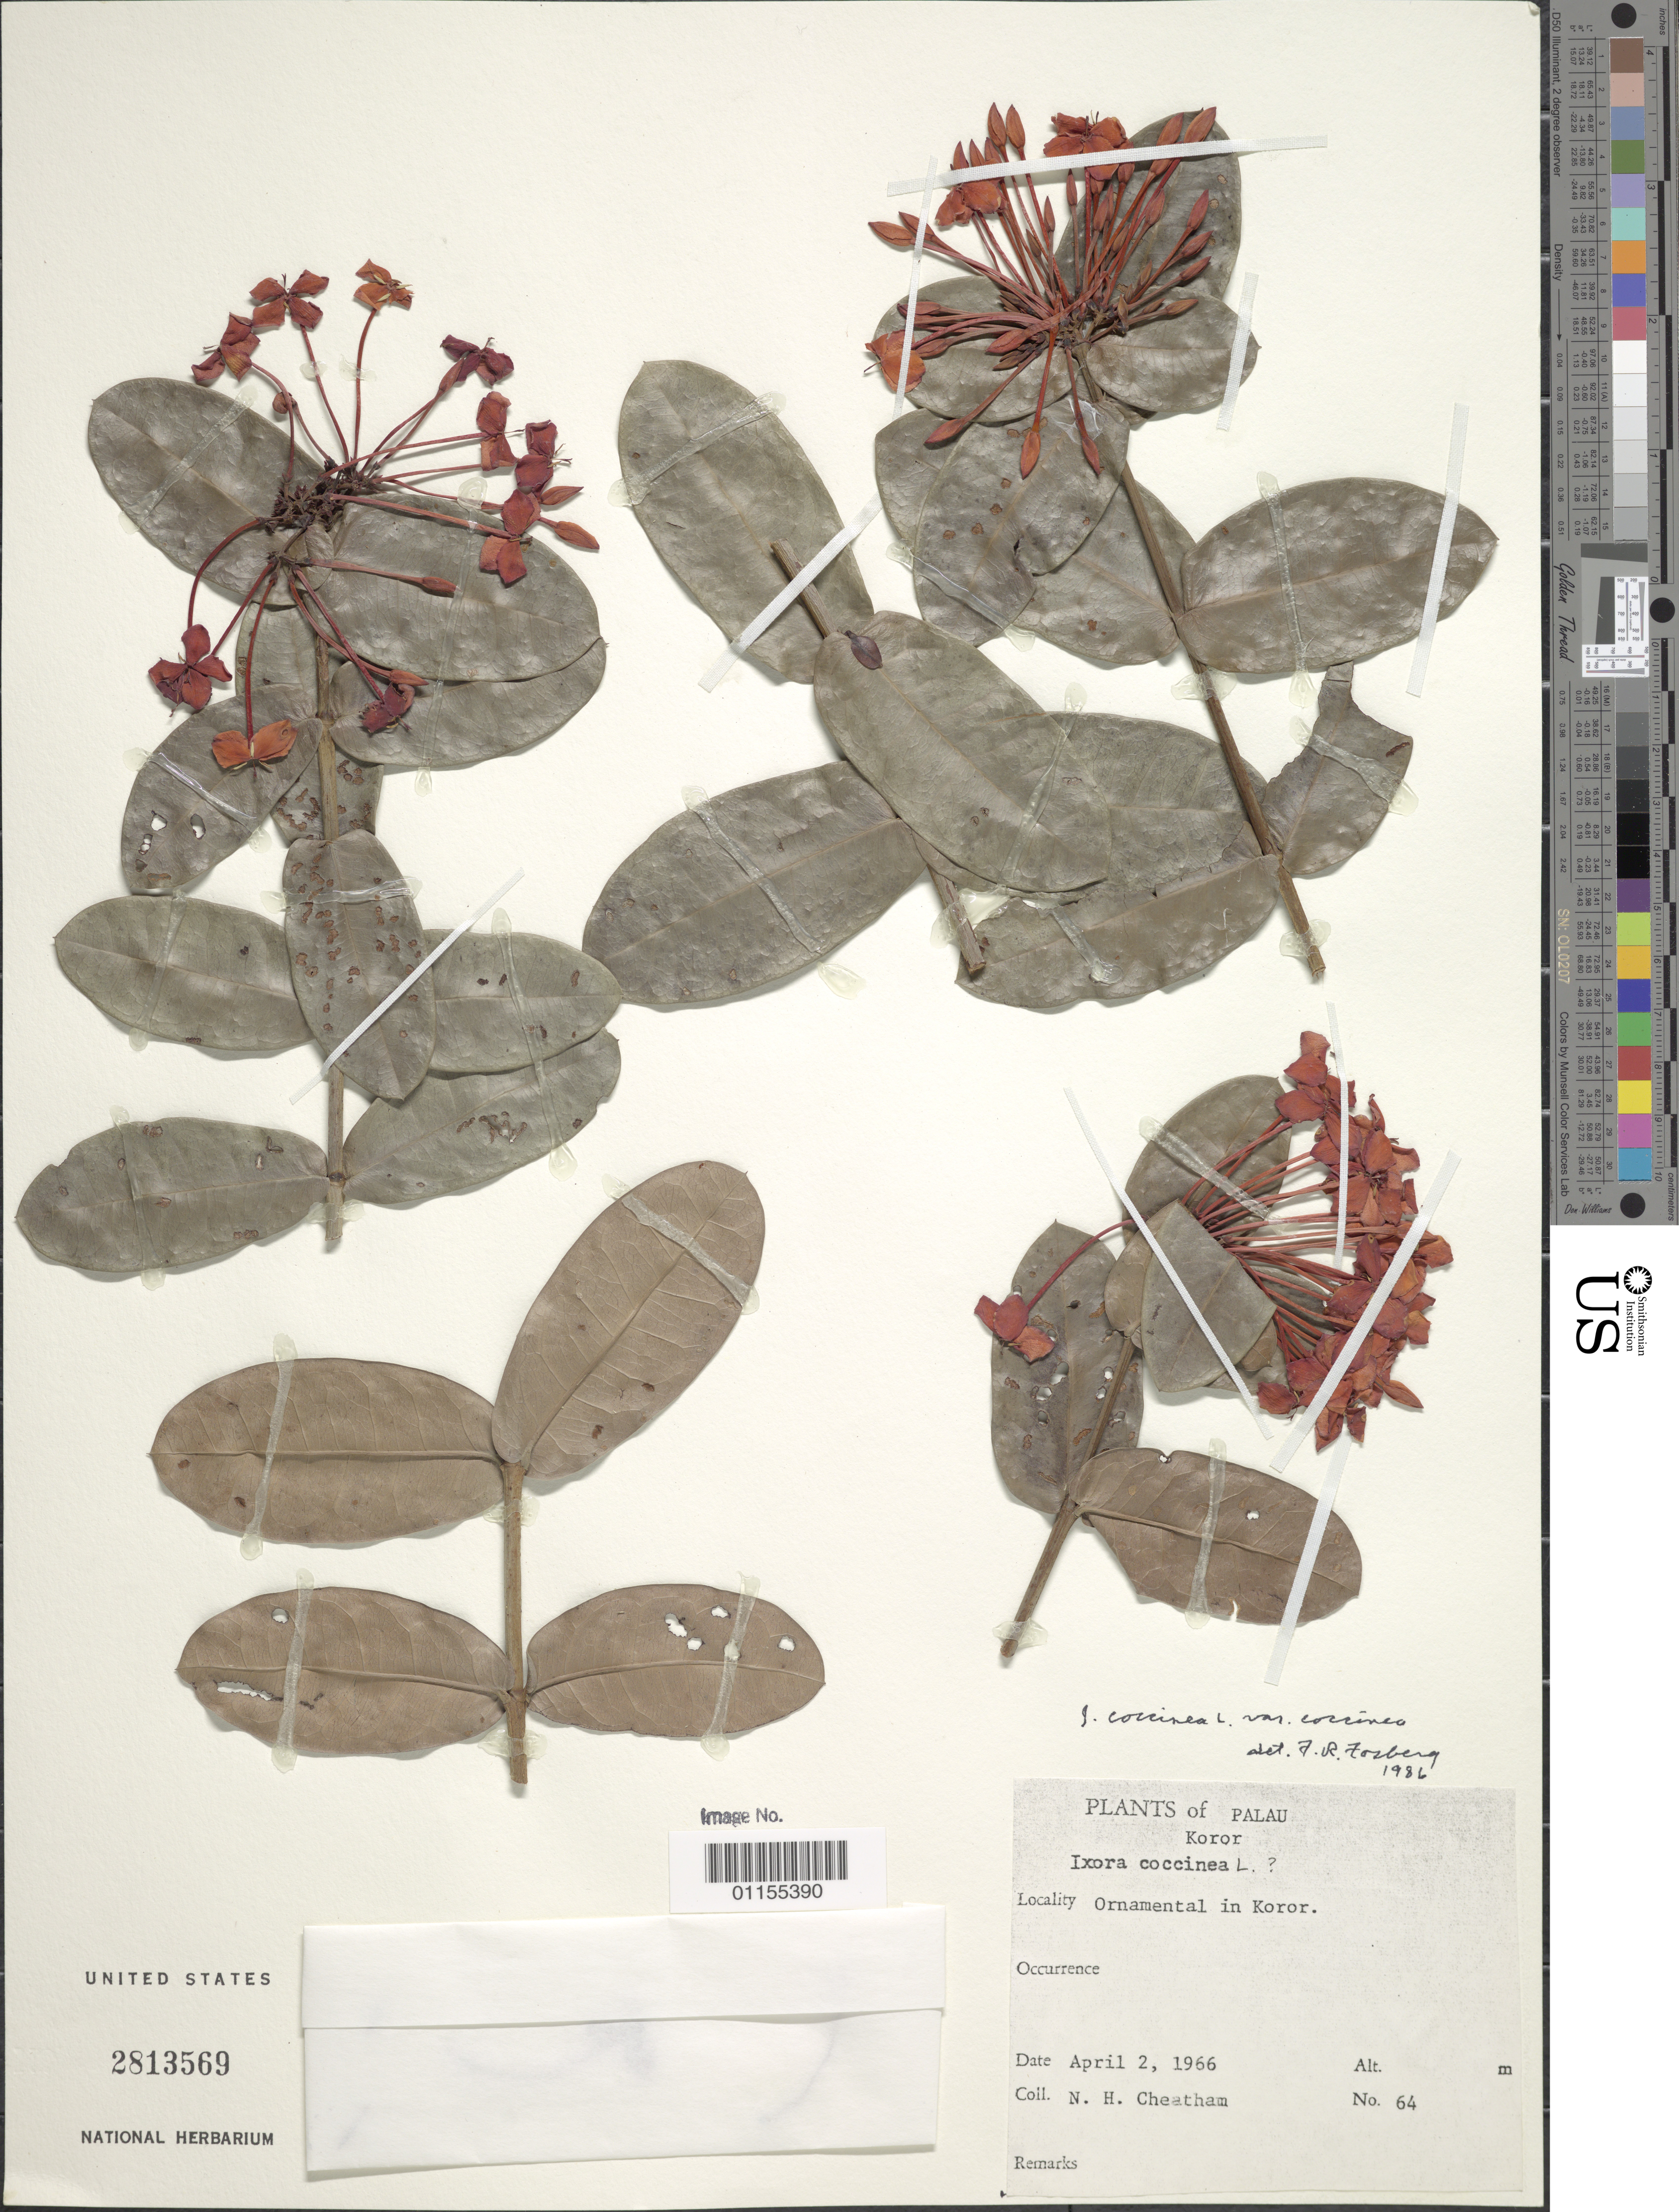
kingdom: Plantae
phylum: Tracheophyta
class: Magnoliopsida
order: Gentianales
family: Rubiaceae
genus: Ixora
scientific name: Ixora coccinea var. coccinea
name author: L.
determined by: Fosberg, F. R.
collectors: N. H. Cheatham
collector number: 64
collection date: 1966-04-02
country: Palau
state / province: Koror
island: Oreor [Koror] I.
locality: Ornamental in Koror.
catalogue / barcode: US 2813569